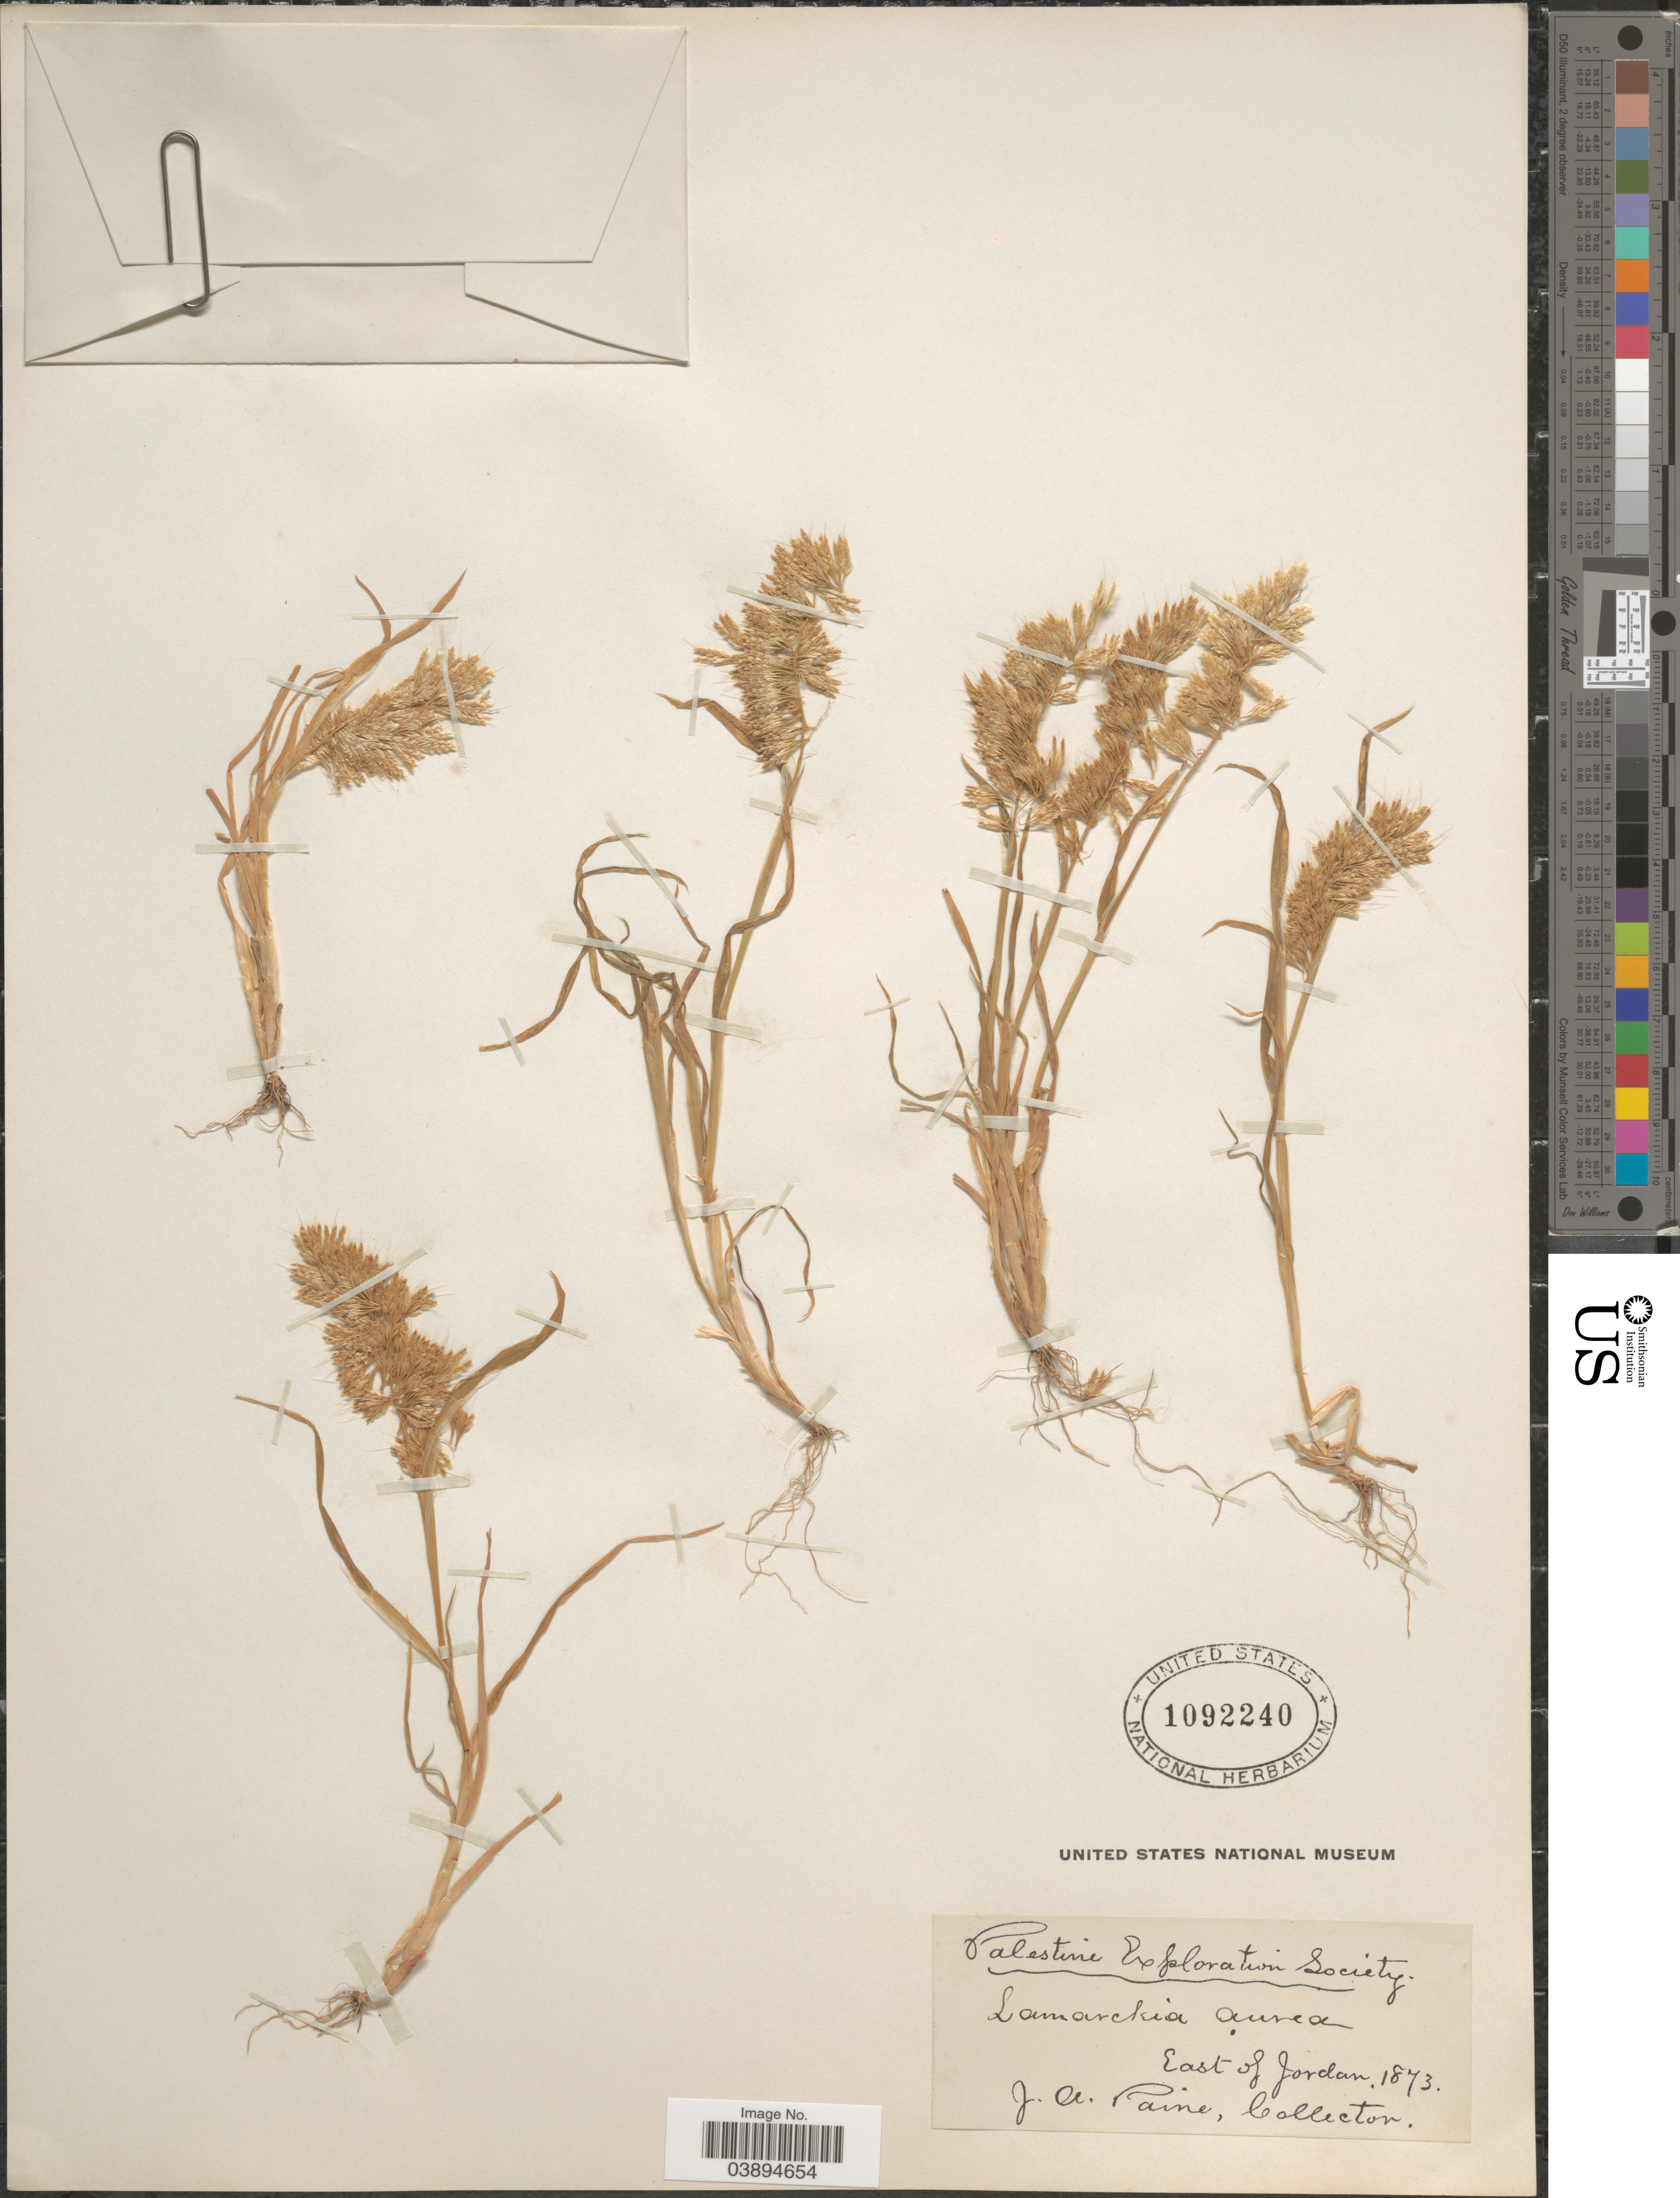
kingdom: Plantae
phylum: Tracheophyta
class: Liliopsida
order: Poales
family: Poaceae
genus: Lamarckia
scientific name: Lamarckia aurea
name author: (L.) Moench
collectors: J. A. Paine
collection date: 1873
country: Jordan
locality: East of Jordan.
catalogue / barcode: US 1092240